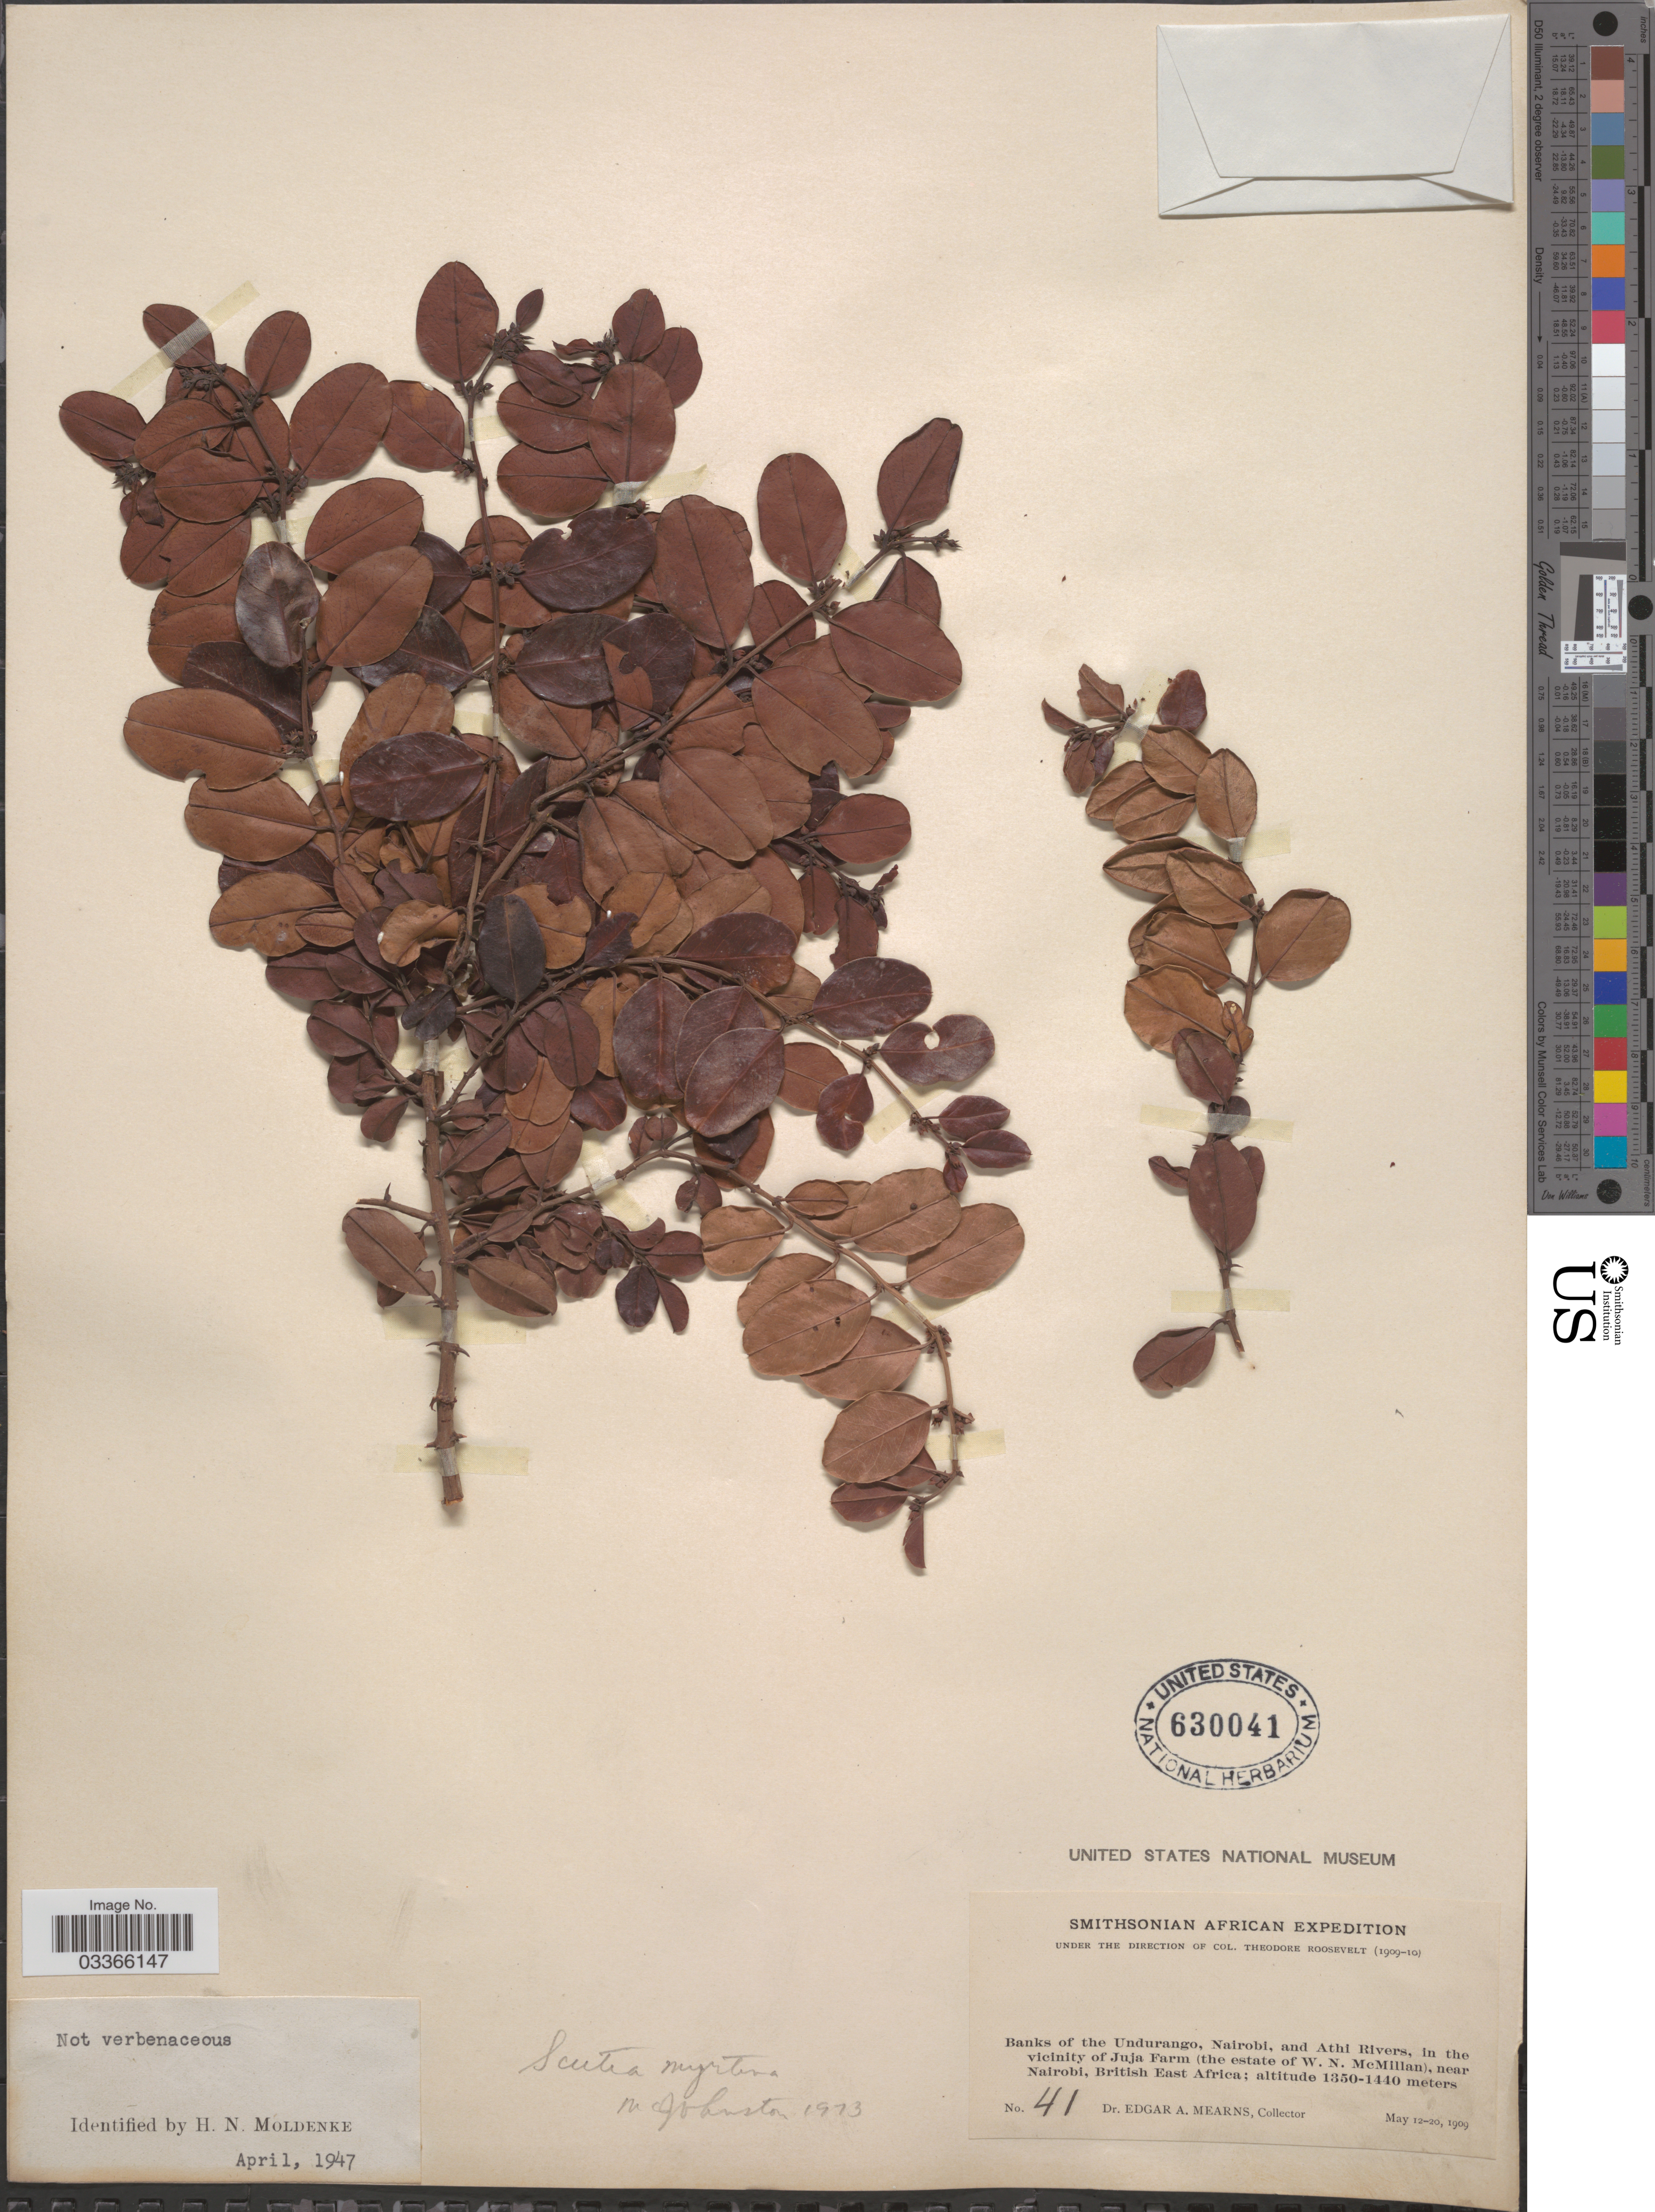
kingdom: Plantae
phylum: Tracheophyta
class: Magnoliopsida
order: Rosales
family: Rhamnaceae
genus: Scutia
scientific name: Scutia myrtina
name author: (Burm. f.) Kurz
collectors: E. A. Mearns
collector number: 41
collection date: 1909-05-12/1909-05-20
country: Kenya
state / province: Nairobi Area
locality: Banks of the Undurango, Nairobi, and Athi Rivers, in the vicinity of Juja Farm (the estate of W.N. McMillan), near Nairobi, British East Africa.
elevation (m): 1350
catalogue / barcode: US 630041